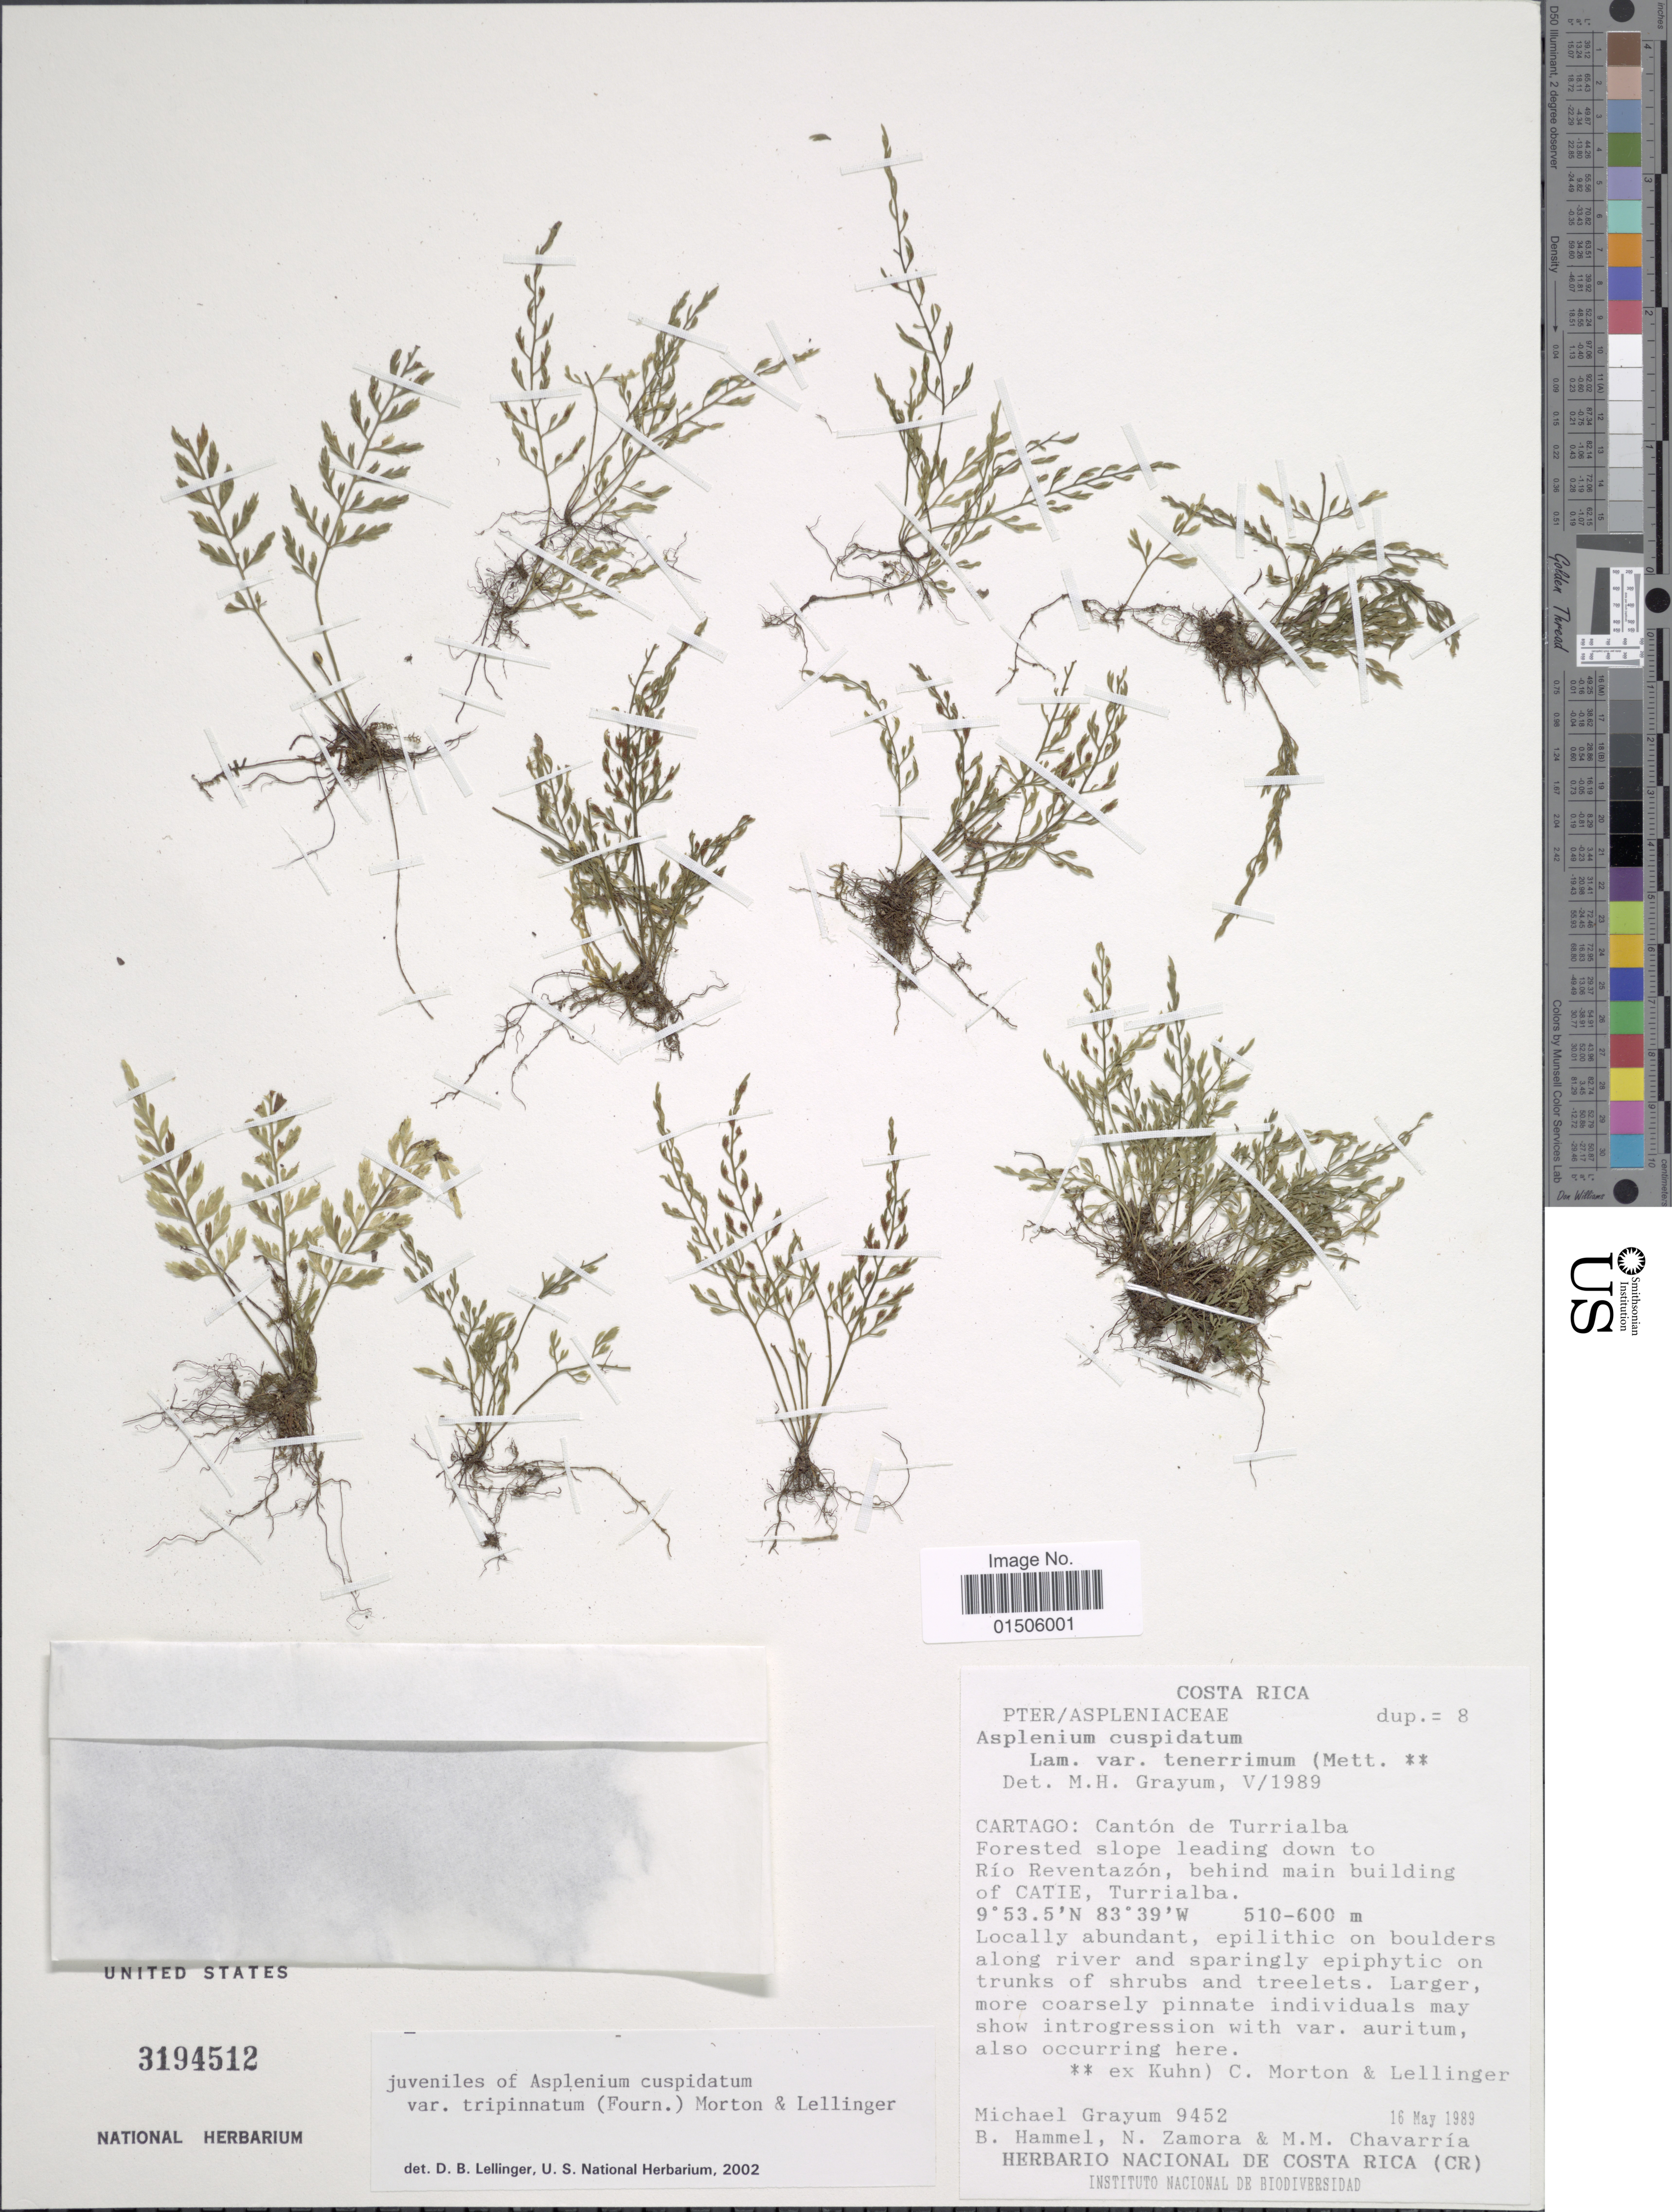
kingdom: Plantae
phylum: Tracheophyta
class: Polypodiopsida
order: Polypodiales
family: Aspleniaceae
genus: Asplenium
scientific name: Asplenium cuspidatum var. tripinnatum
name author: (E. Fourn.) C.V. Morton & Lellinger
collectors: M. H. Grayum, N. Zamora & M. Chavarria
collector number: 9452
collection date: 1989-05-16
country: Costa Rica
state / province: Cartago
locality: Canton de Turrialba, forested slope leading down to Rio Reventazon, behind main building of Catie, Turrialba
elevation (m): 510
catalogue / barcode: US 3194512